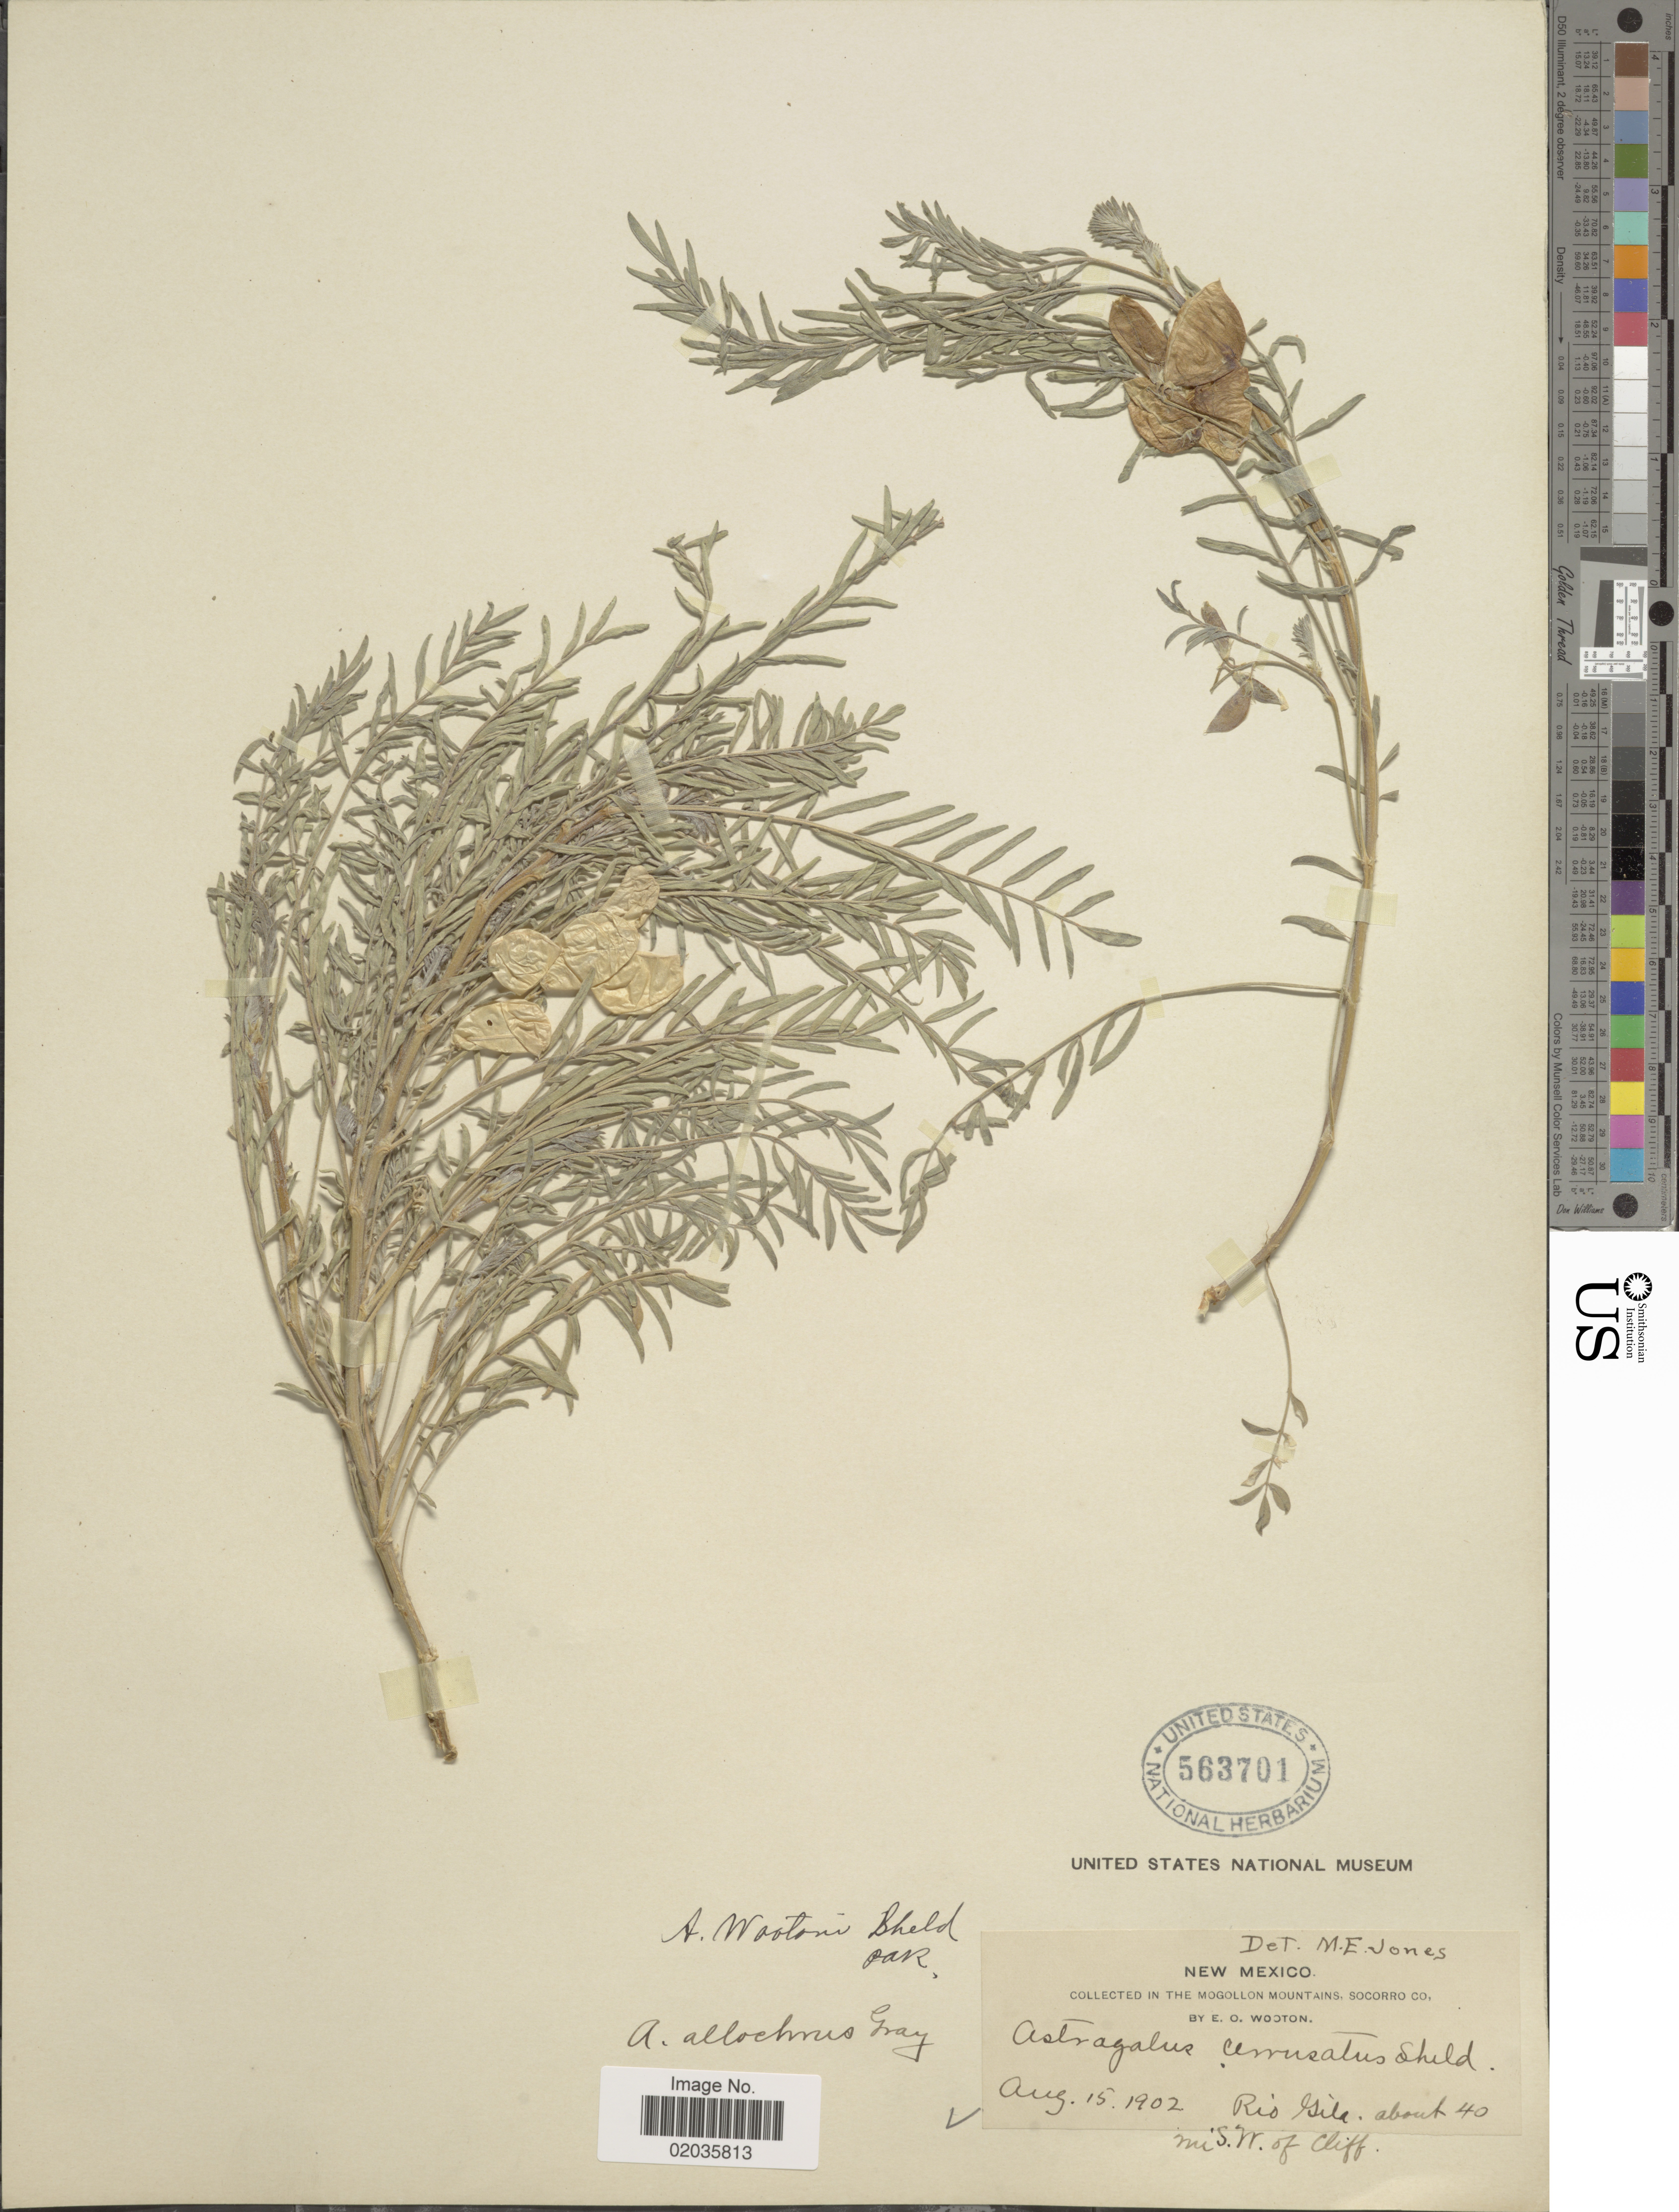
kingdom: Plantae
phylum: Tracheophyta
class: Magnoliopsida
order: Fabales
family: Fabaceae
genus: Astragalus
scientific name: Astragalus wootonii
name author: E. Sheld.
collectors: E. O. Wooton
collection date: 1902-08-15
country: United States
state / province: New Mexico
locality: Mogollon Mountains, Socorro Co., Rio Gile about 40 mi. S.W. of cliff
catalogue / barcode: US 563701